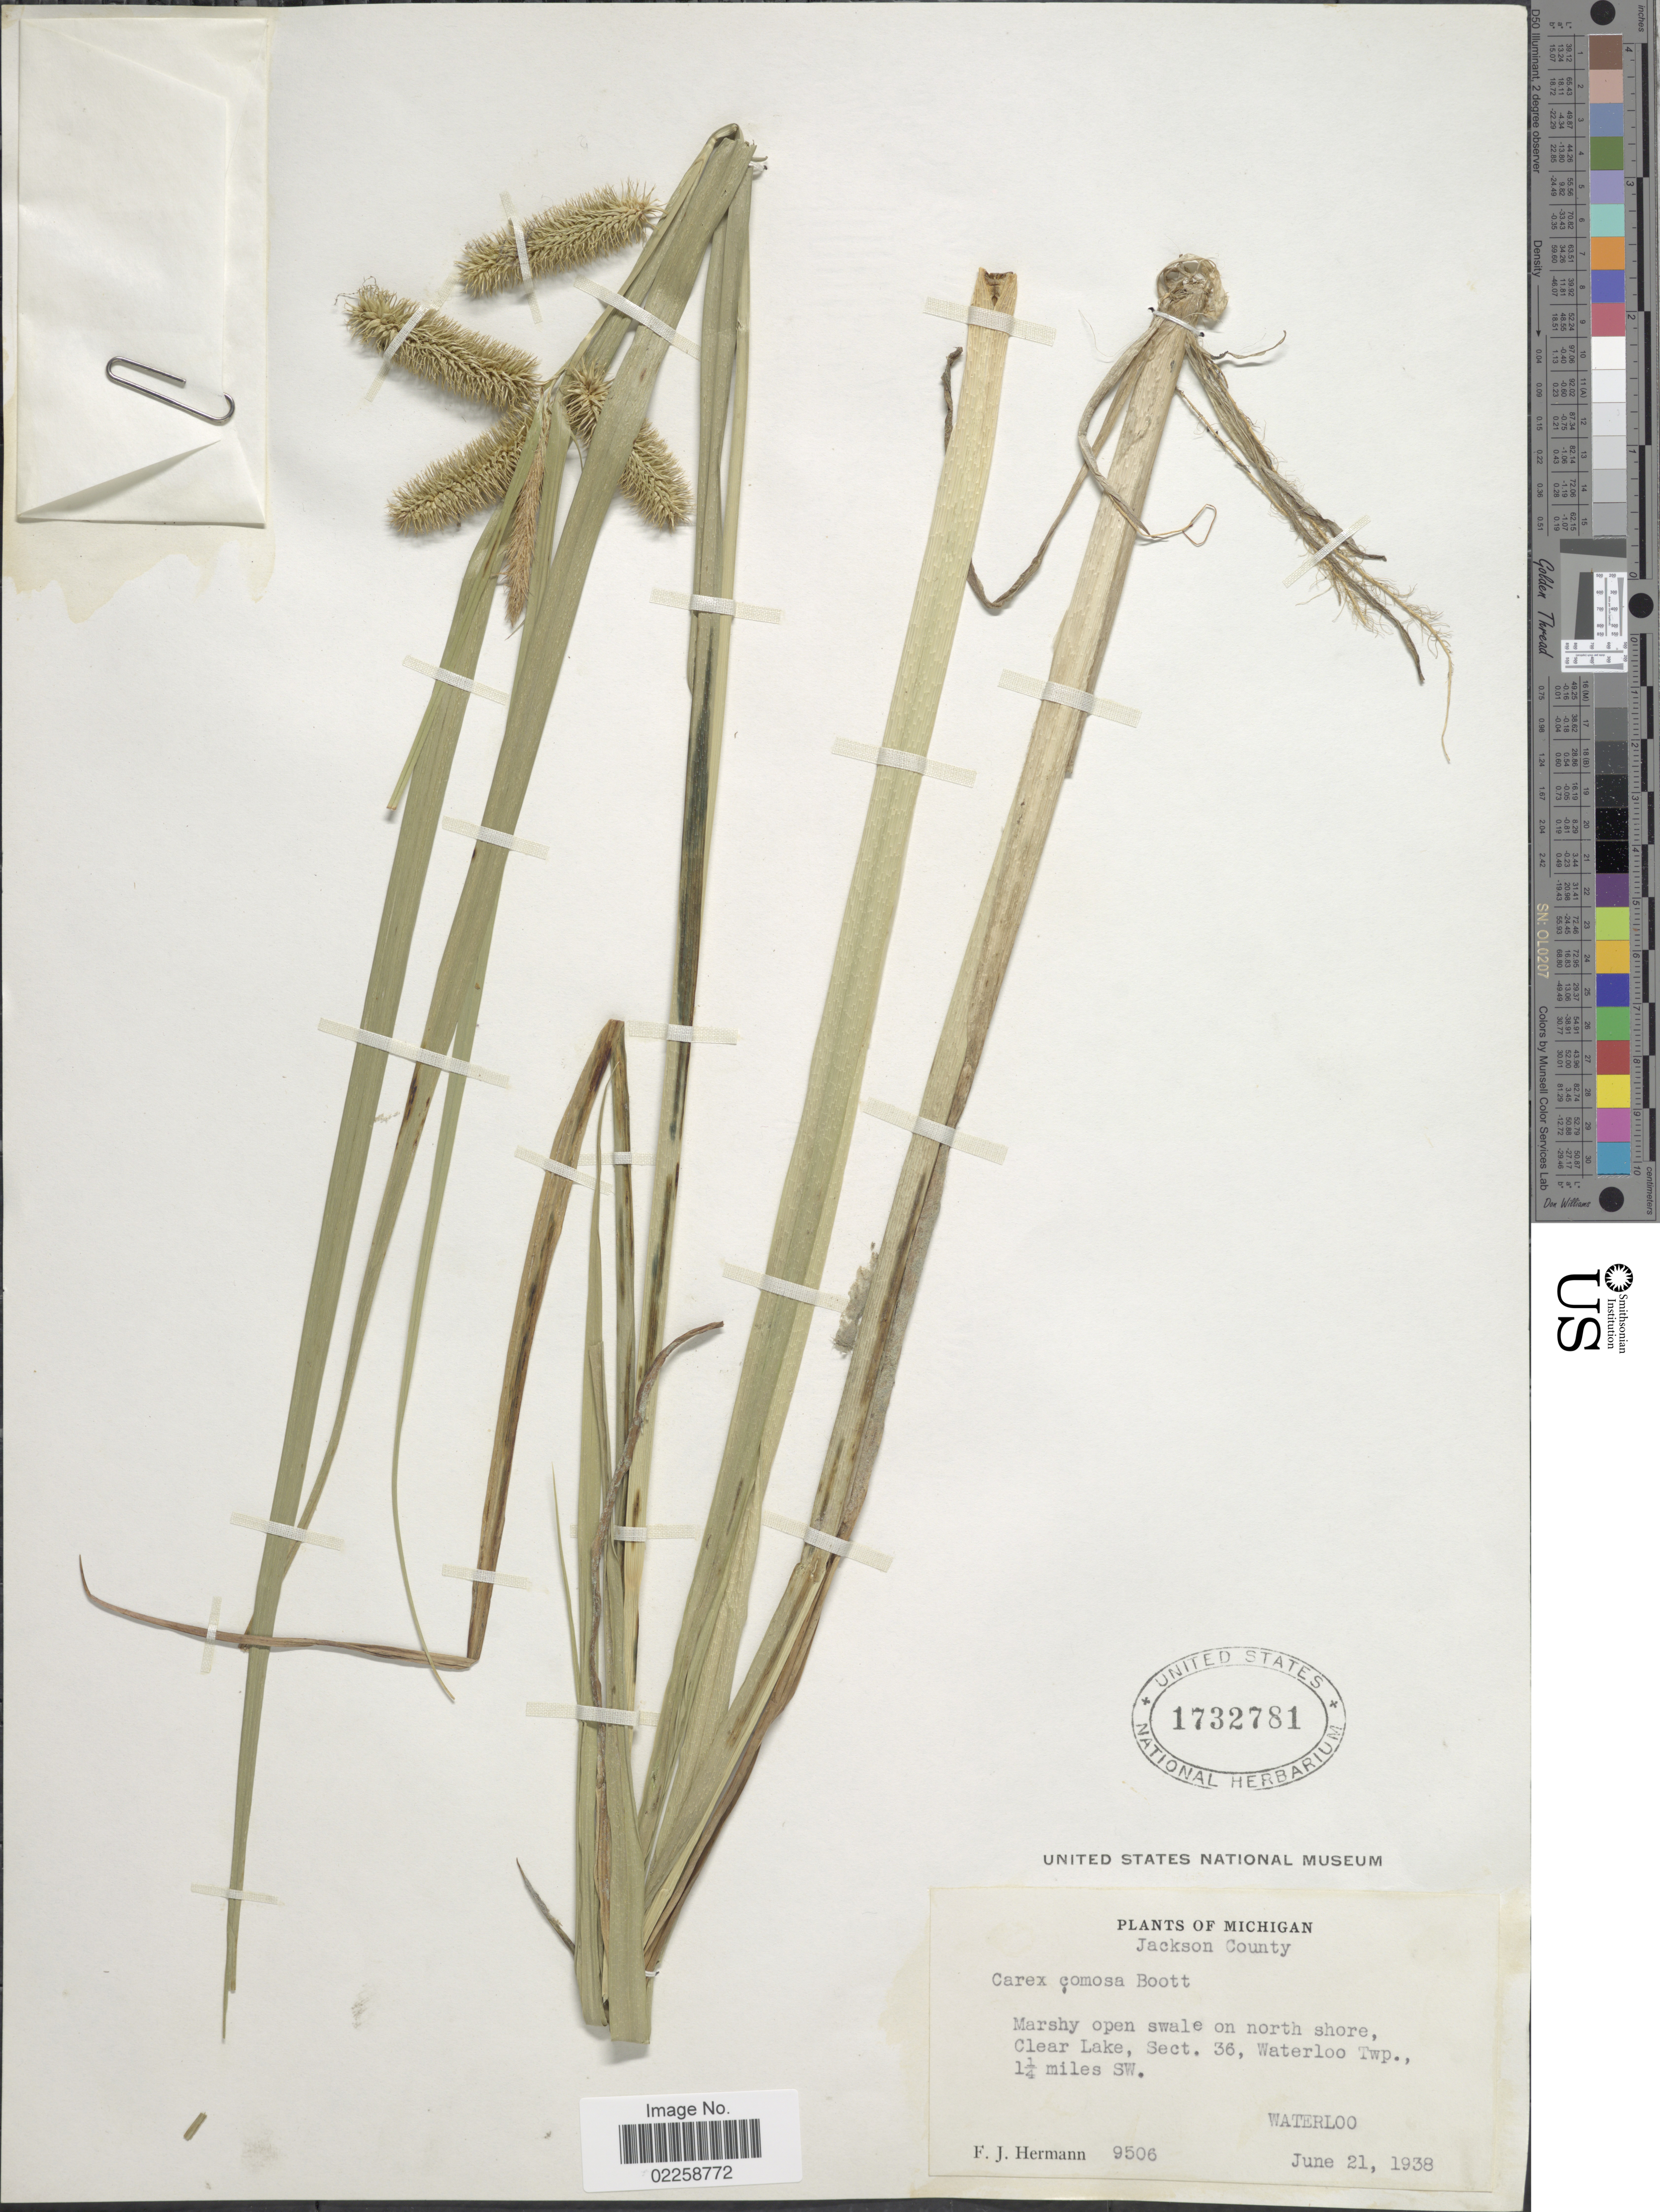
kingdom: Plantae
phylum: Tracheophyta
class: Liliopsida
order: Poales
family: Cyperaceae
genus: Carex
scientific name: Carex comosa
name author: Boott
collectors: F. J. Hermann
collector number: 9506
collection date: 1938-06-21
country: United States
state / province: Michigan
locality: Jackson County, Waterloo, Marshy open swale on north shore, Clear Lake, Sect. 36, Waterloo Twp., 1¼ miles SW. Waterloo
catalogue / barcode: US 1732781